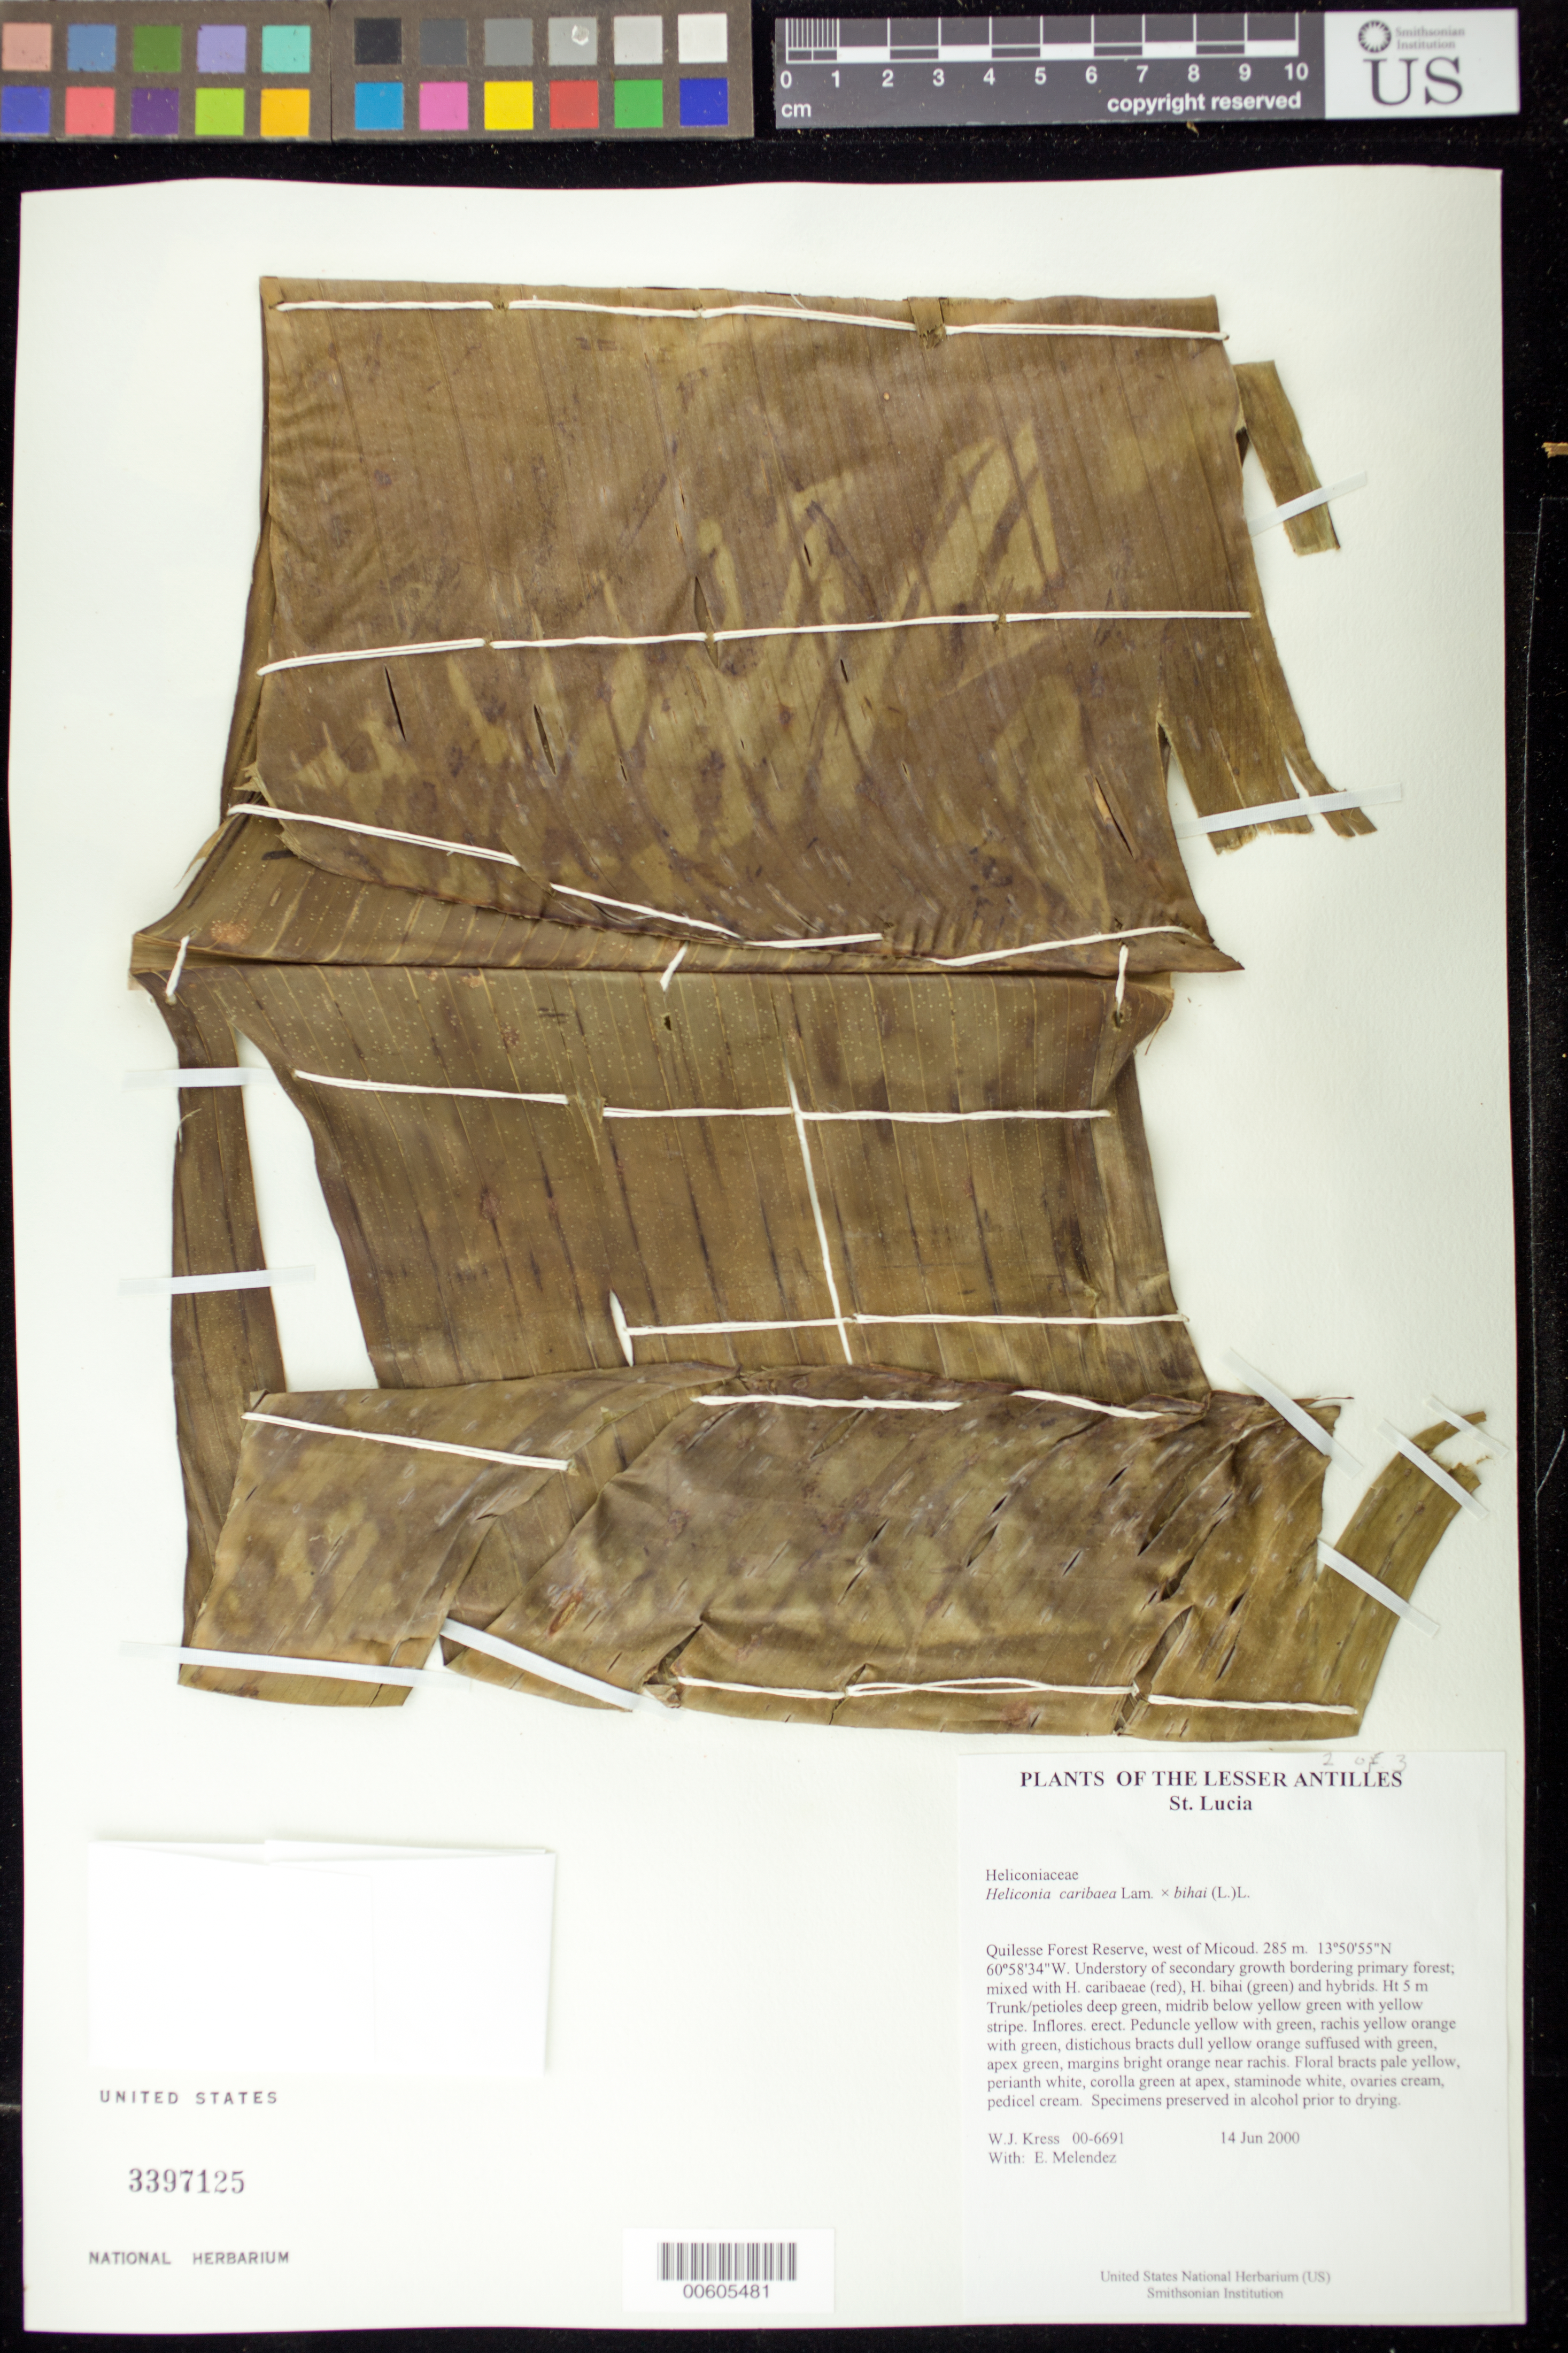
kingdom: Plantae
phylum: Tracheophyta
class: Liliopsida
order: Zingiberales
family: Heliconiaceae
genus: Heliconia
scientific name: Heliconia bihai x H. caribaea Lam.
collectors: W. J. Kress, E. Meléndez & E. Temeles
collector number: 00-6691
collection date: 2000-06-14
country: St. Lucia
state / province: Micoud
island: St. Lucia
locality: Quilesse Forest Reserve, west of Micoud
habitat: Understory of secondary growth bordering primary forest; mixed with H. caribaeae (red), H. bihai (green) and hybrids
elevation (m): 285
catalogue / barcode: US 3397125